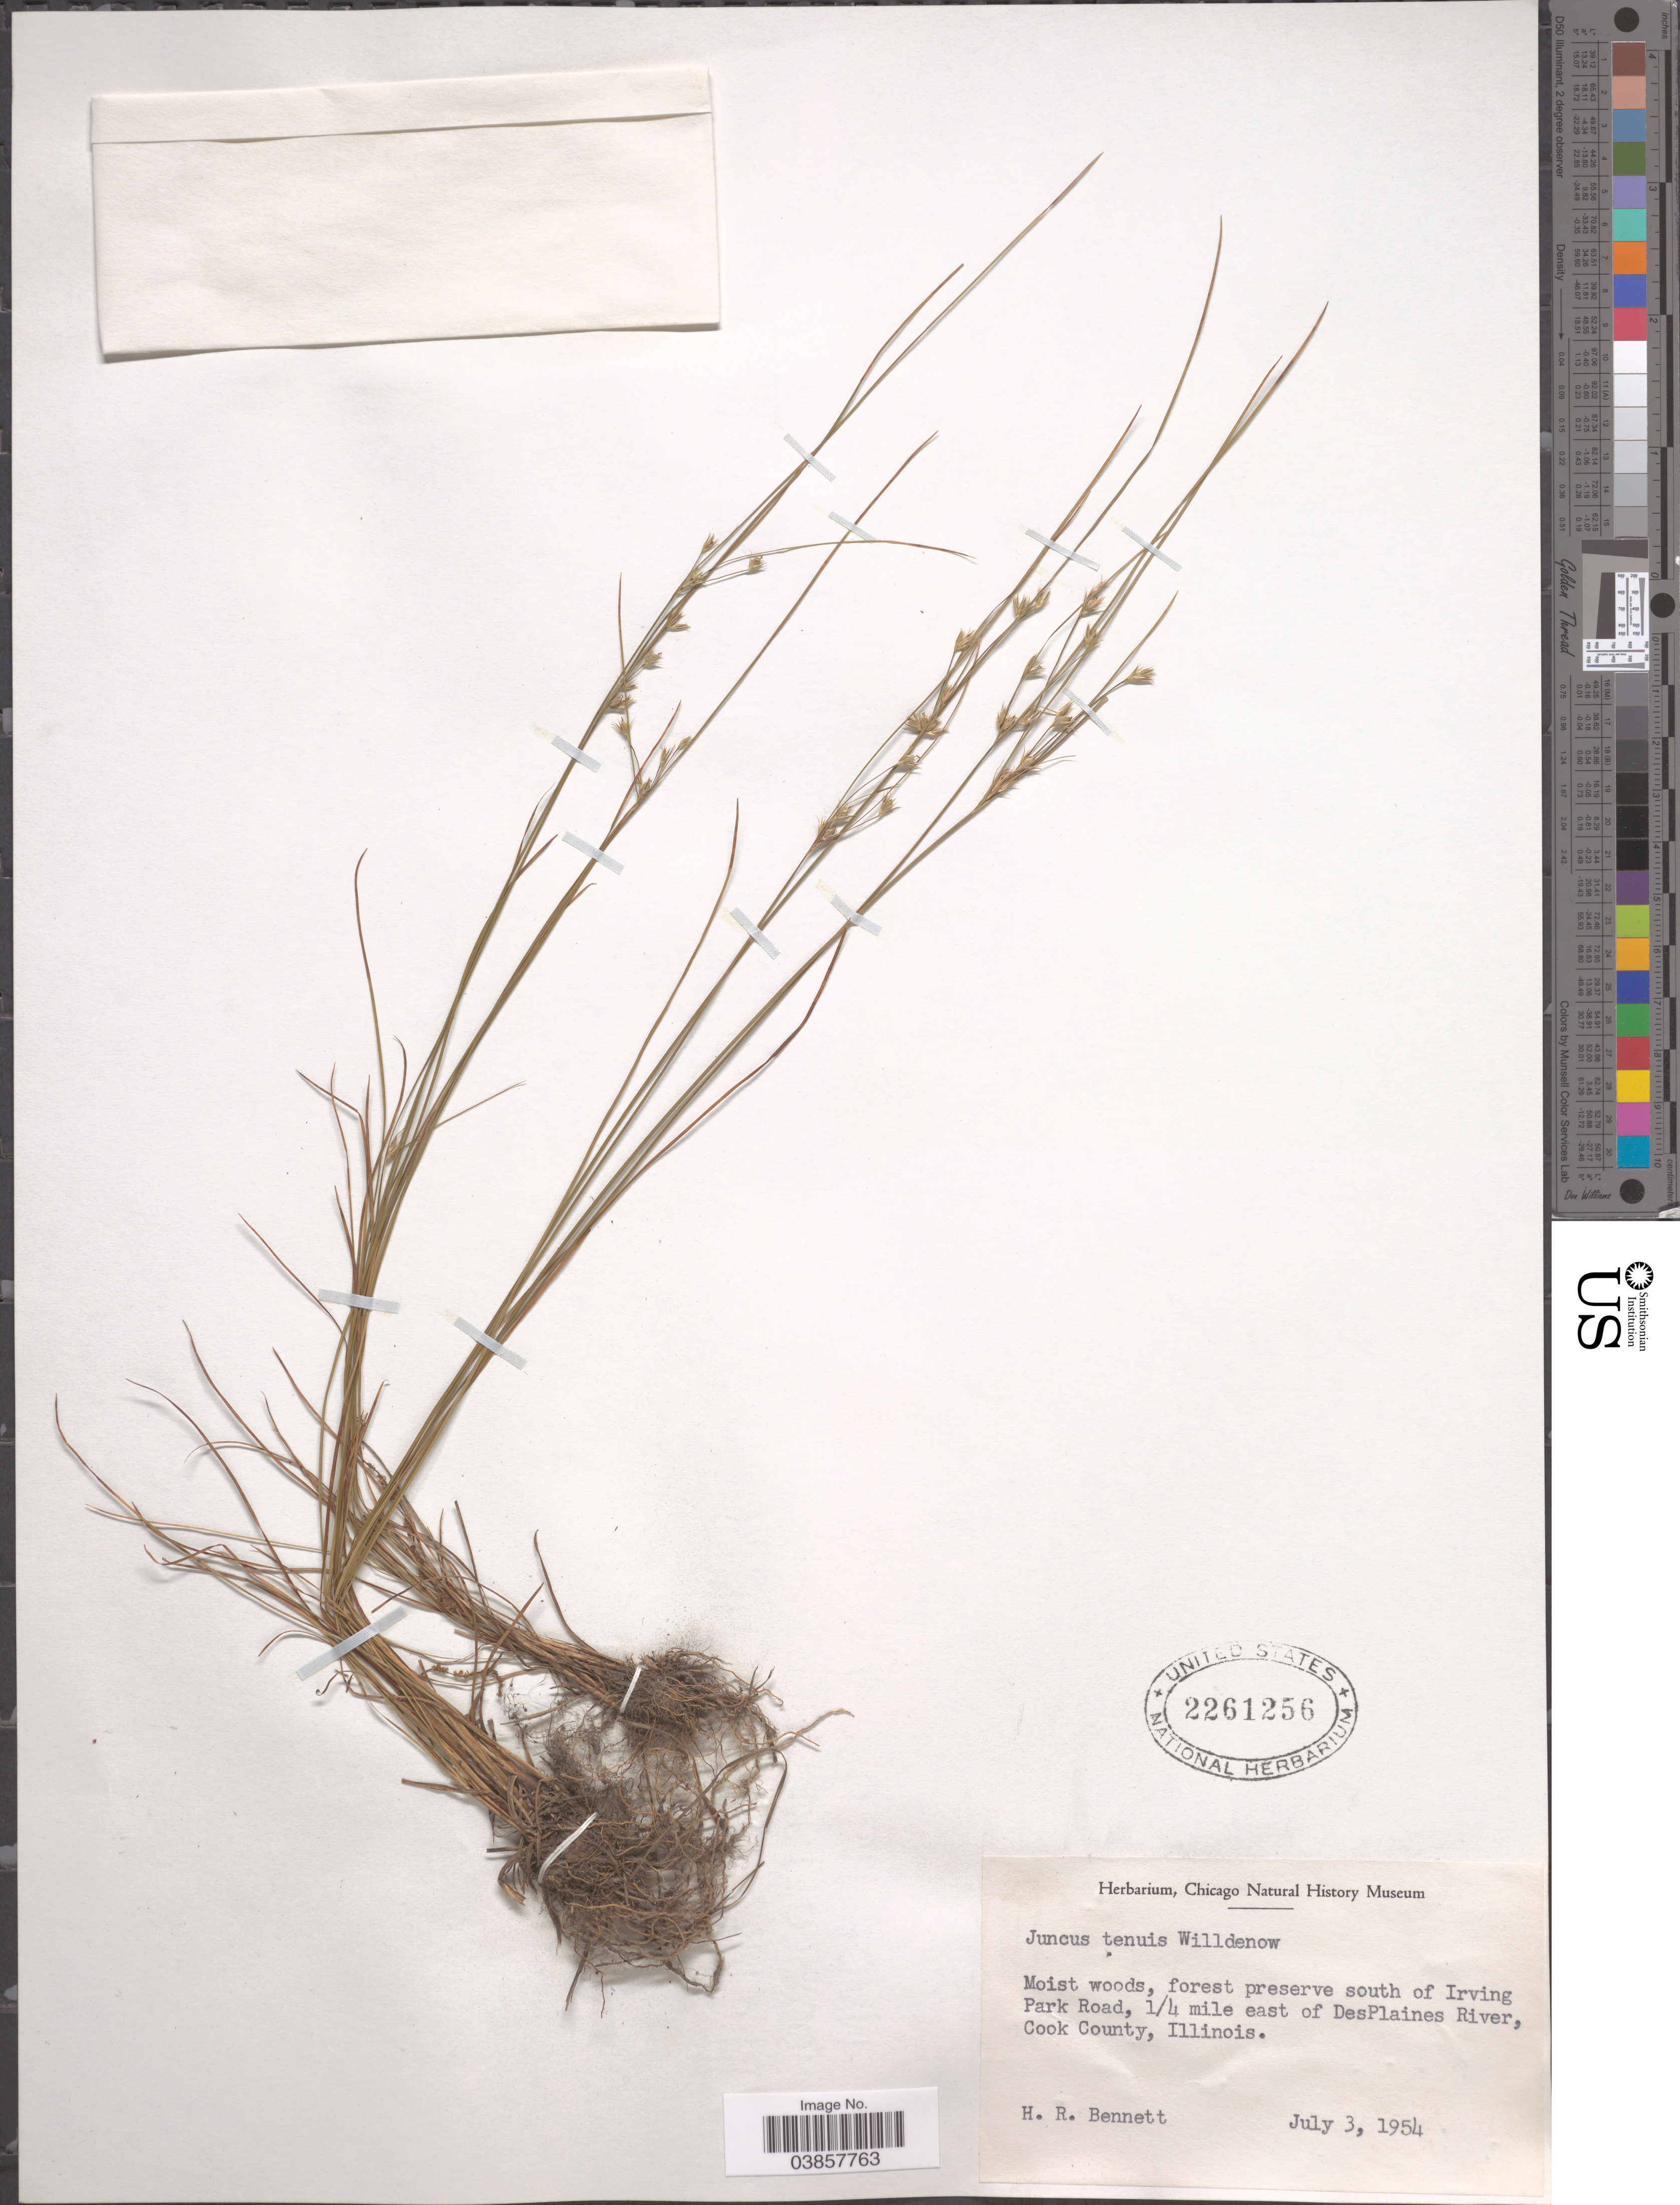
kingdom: Plantae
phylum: Tracheophyta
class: Liliopsida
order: Poales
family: Juncaceae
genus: Juncus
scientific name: Juncus tenuis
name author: Willd.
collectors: H. R. Bennett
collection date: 1954-07-03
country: United States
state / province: Illinois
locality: Moist woods, forest preserve south of Irving Park Road, ¼ mile east of DesPlaines River, Cook County.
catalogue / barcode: US 2261256